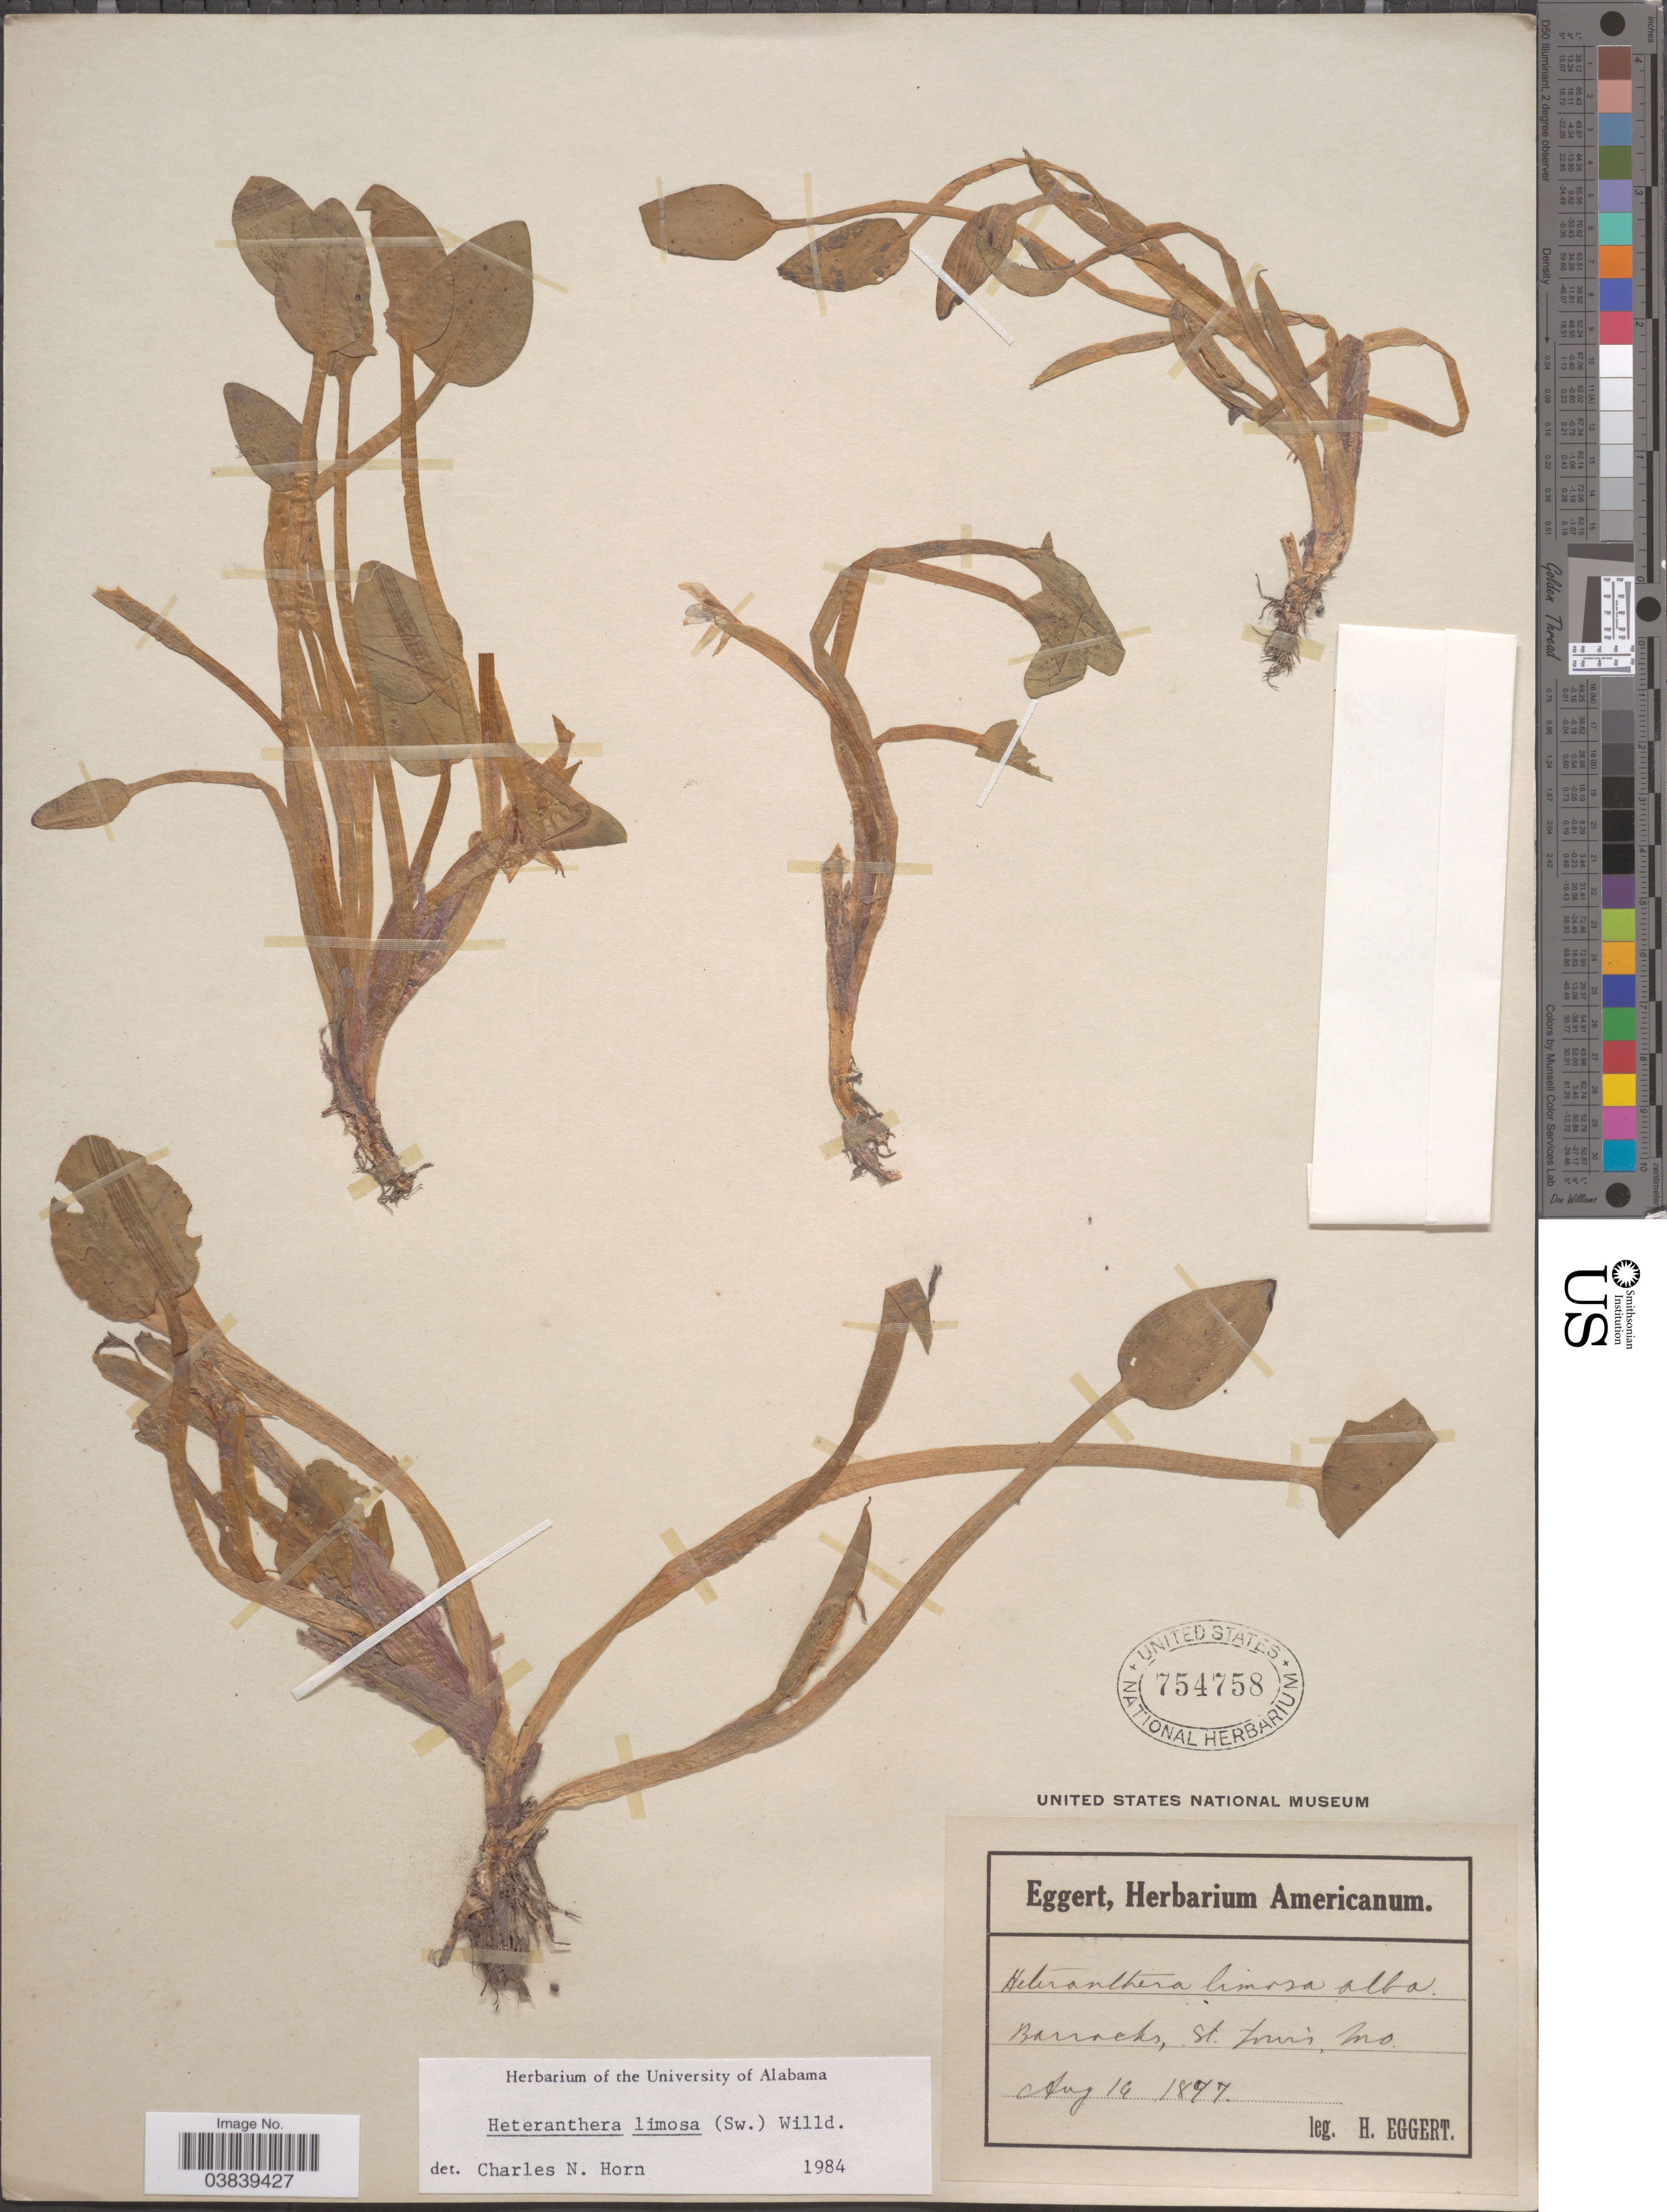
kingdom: Plantae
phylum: Tracheophyta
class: Liliopsida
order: Commelinales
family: Pontederiaceae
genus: Heteranthera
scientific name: Heteranthera limosa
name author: (Sw.) Willd.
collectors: H. Eggert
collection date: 1877-08-14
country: United States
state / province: Missouri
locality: Barracks, St. Louis.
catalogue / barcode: US 754758